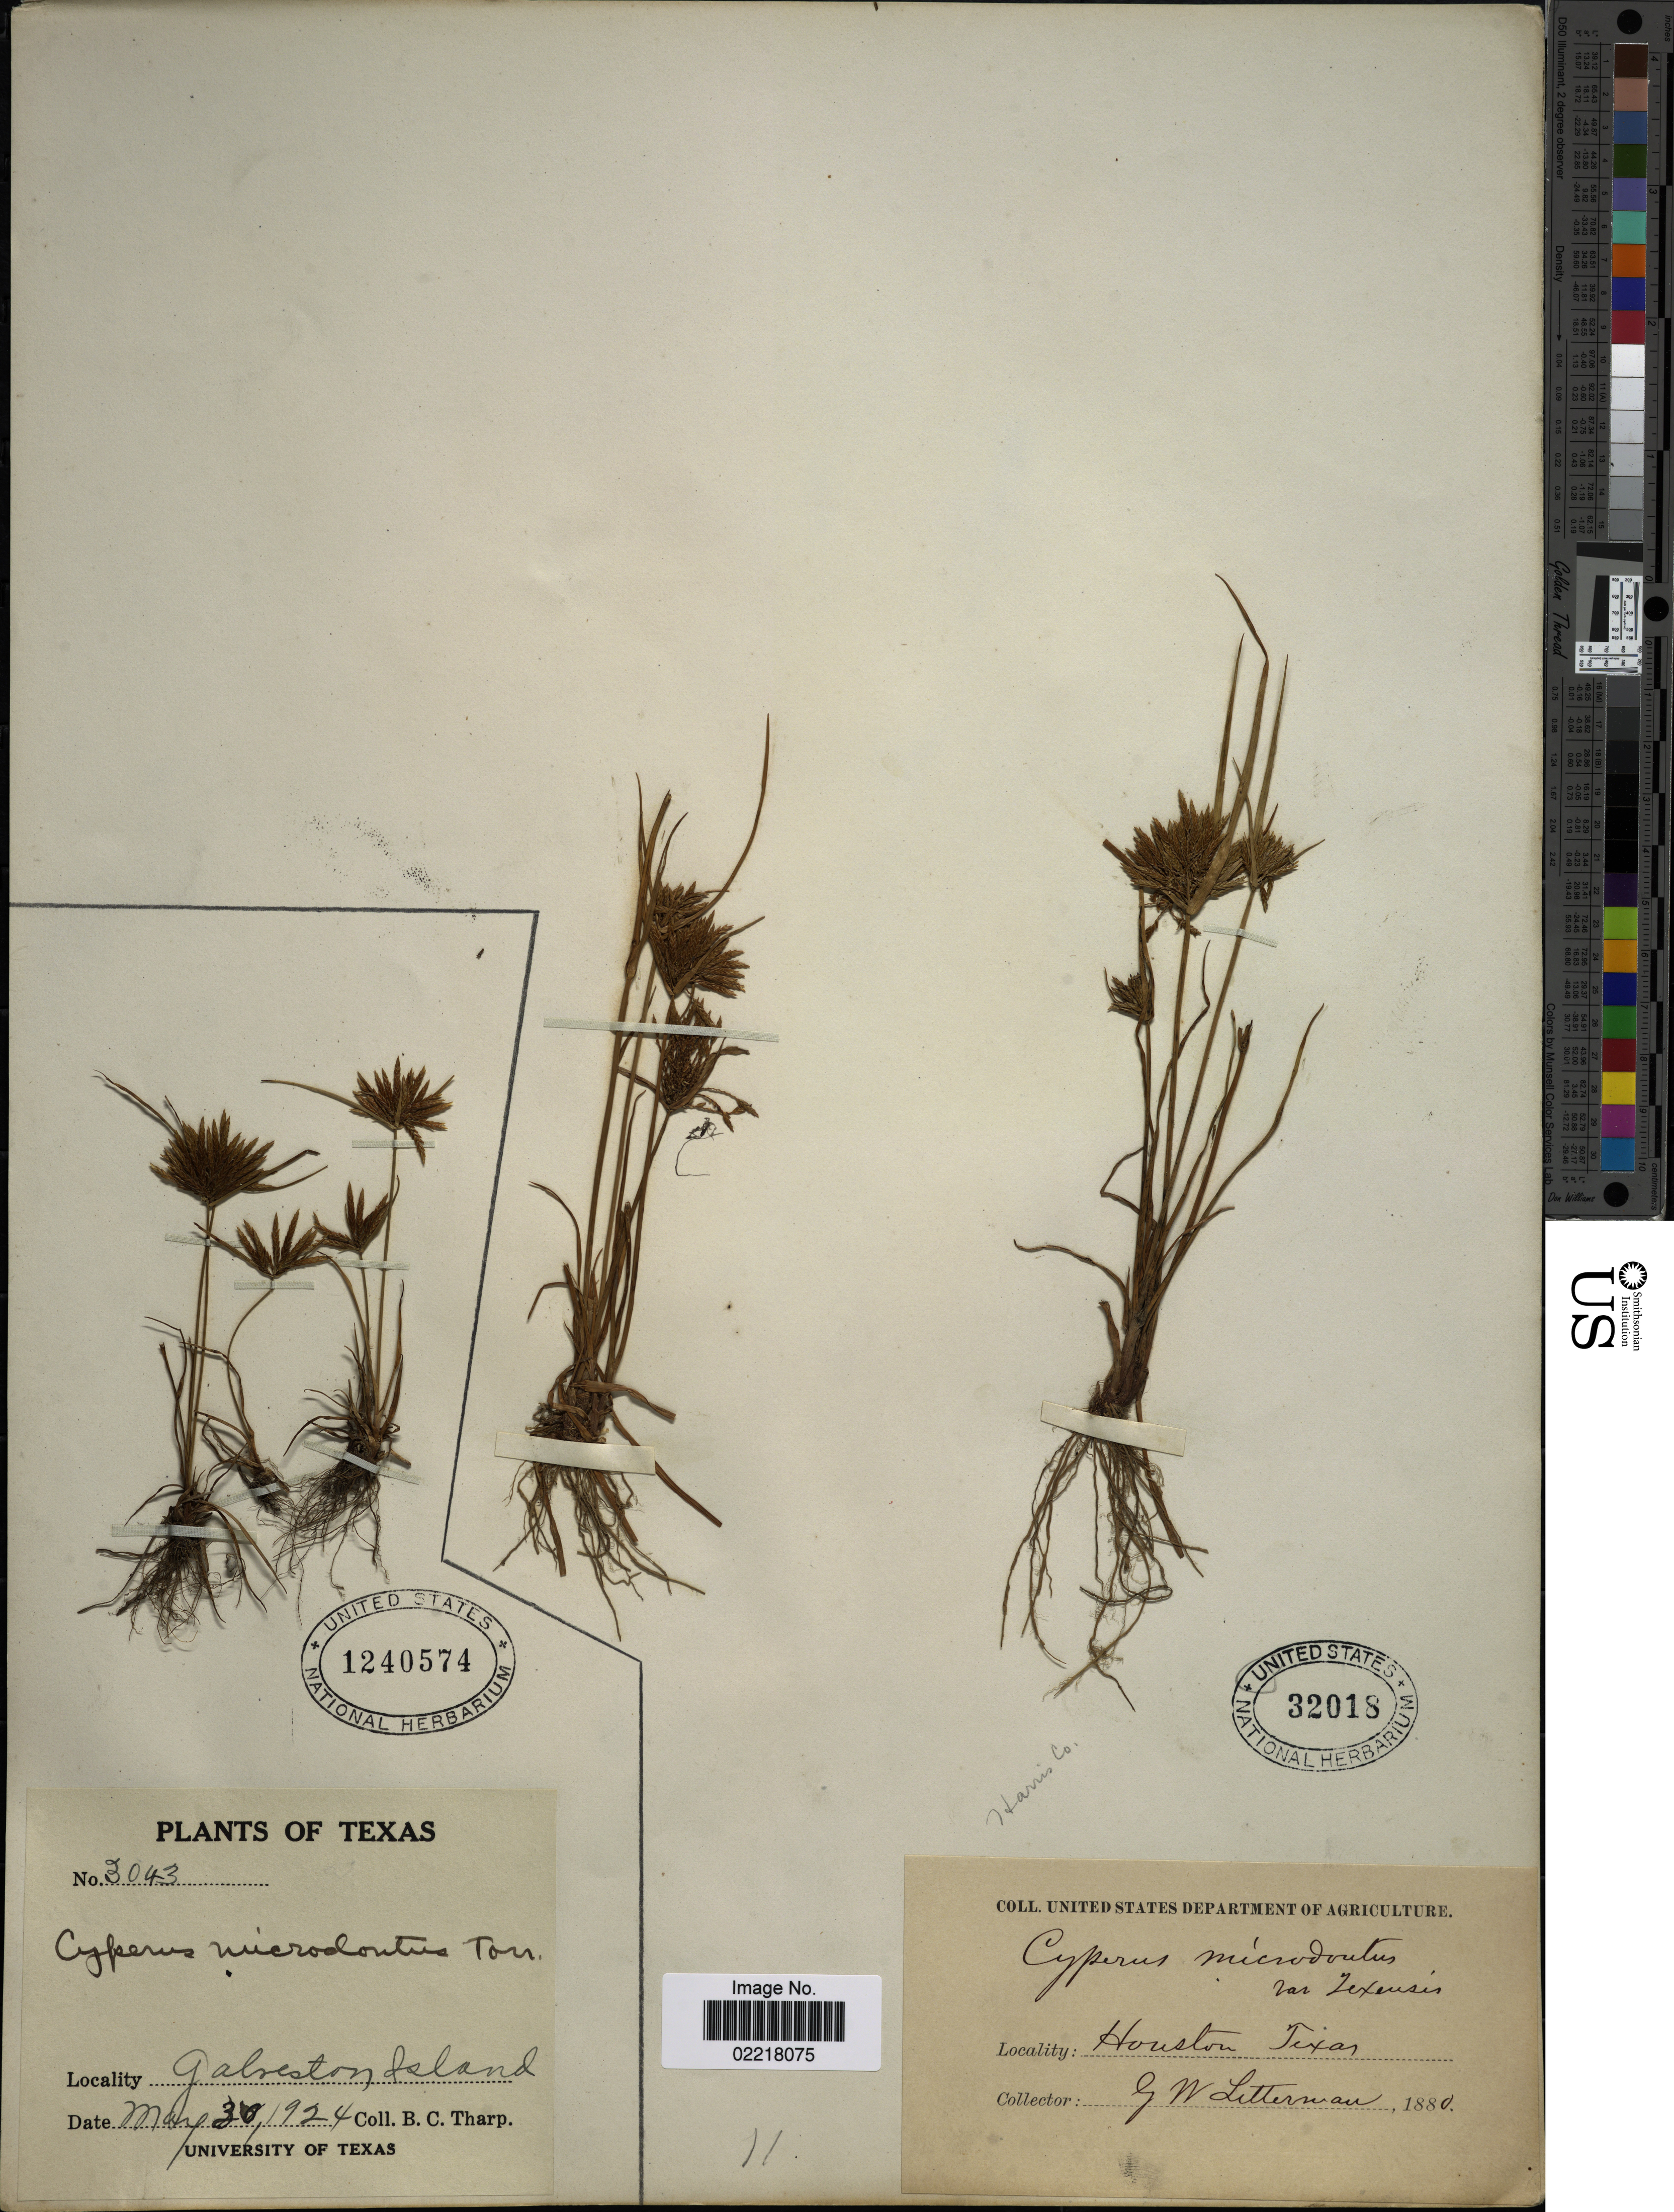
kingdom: Plantae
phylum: Tracheophyta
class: Liliopsida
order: Poales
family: Cyperaceae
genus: Cyperus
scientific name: Cyperus polystachyos var. texensis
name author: (Torr.) Fernald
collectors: B. C. Tharp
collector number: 3043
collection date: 1924-05-30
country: United States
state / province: Texas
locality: Galveston Island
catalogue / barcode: US 1240574-2